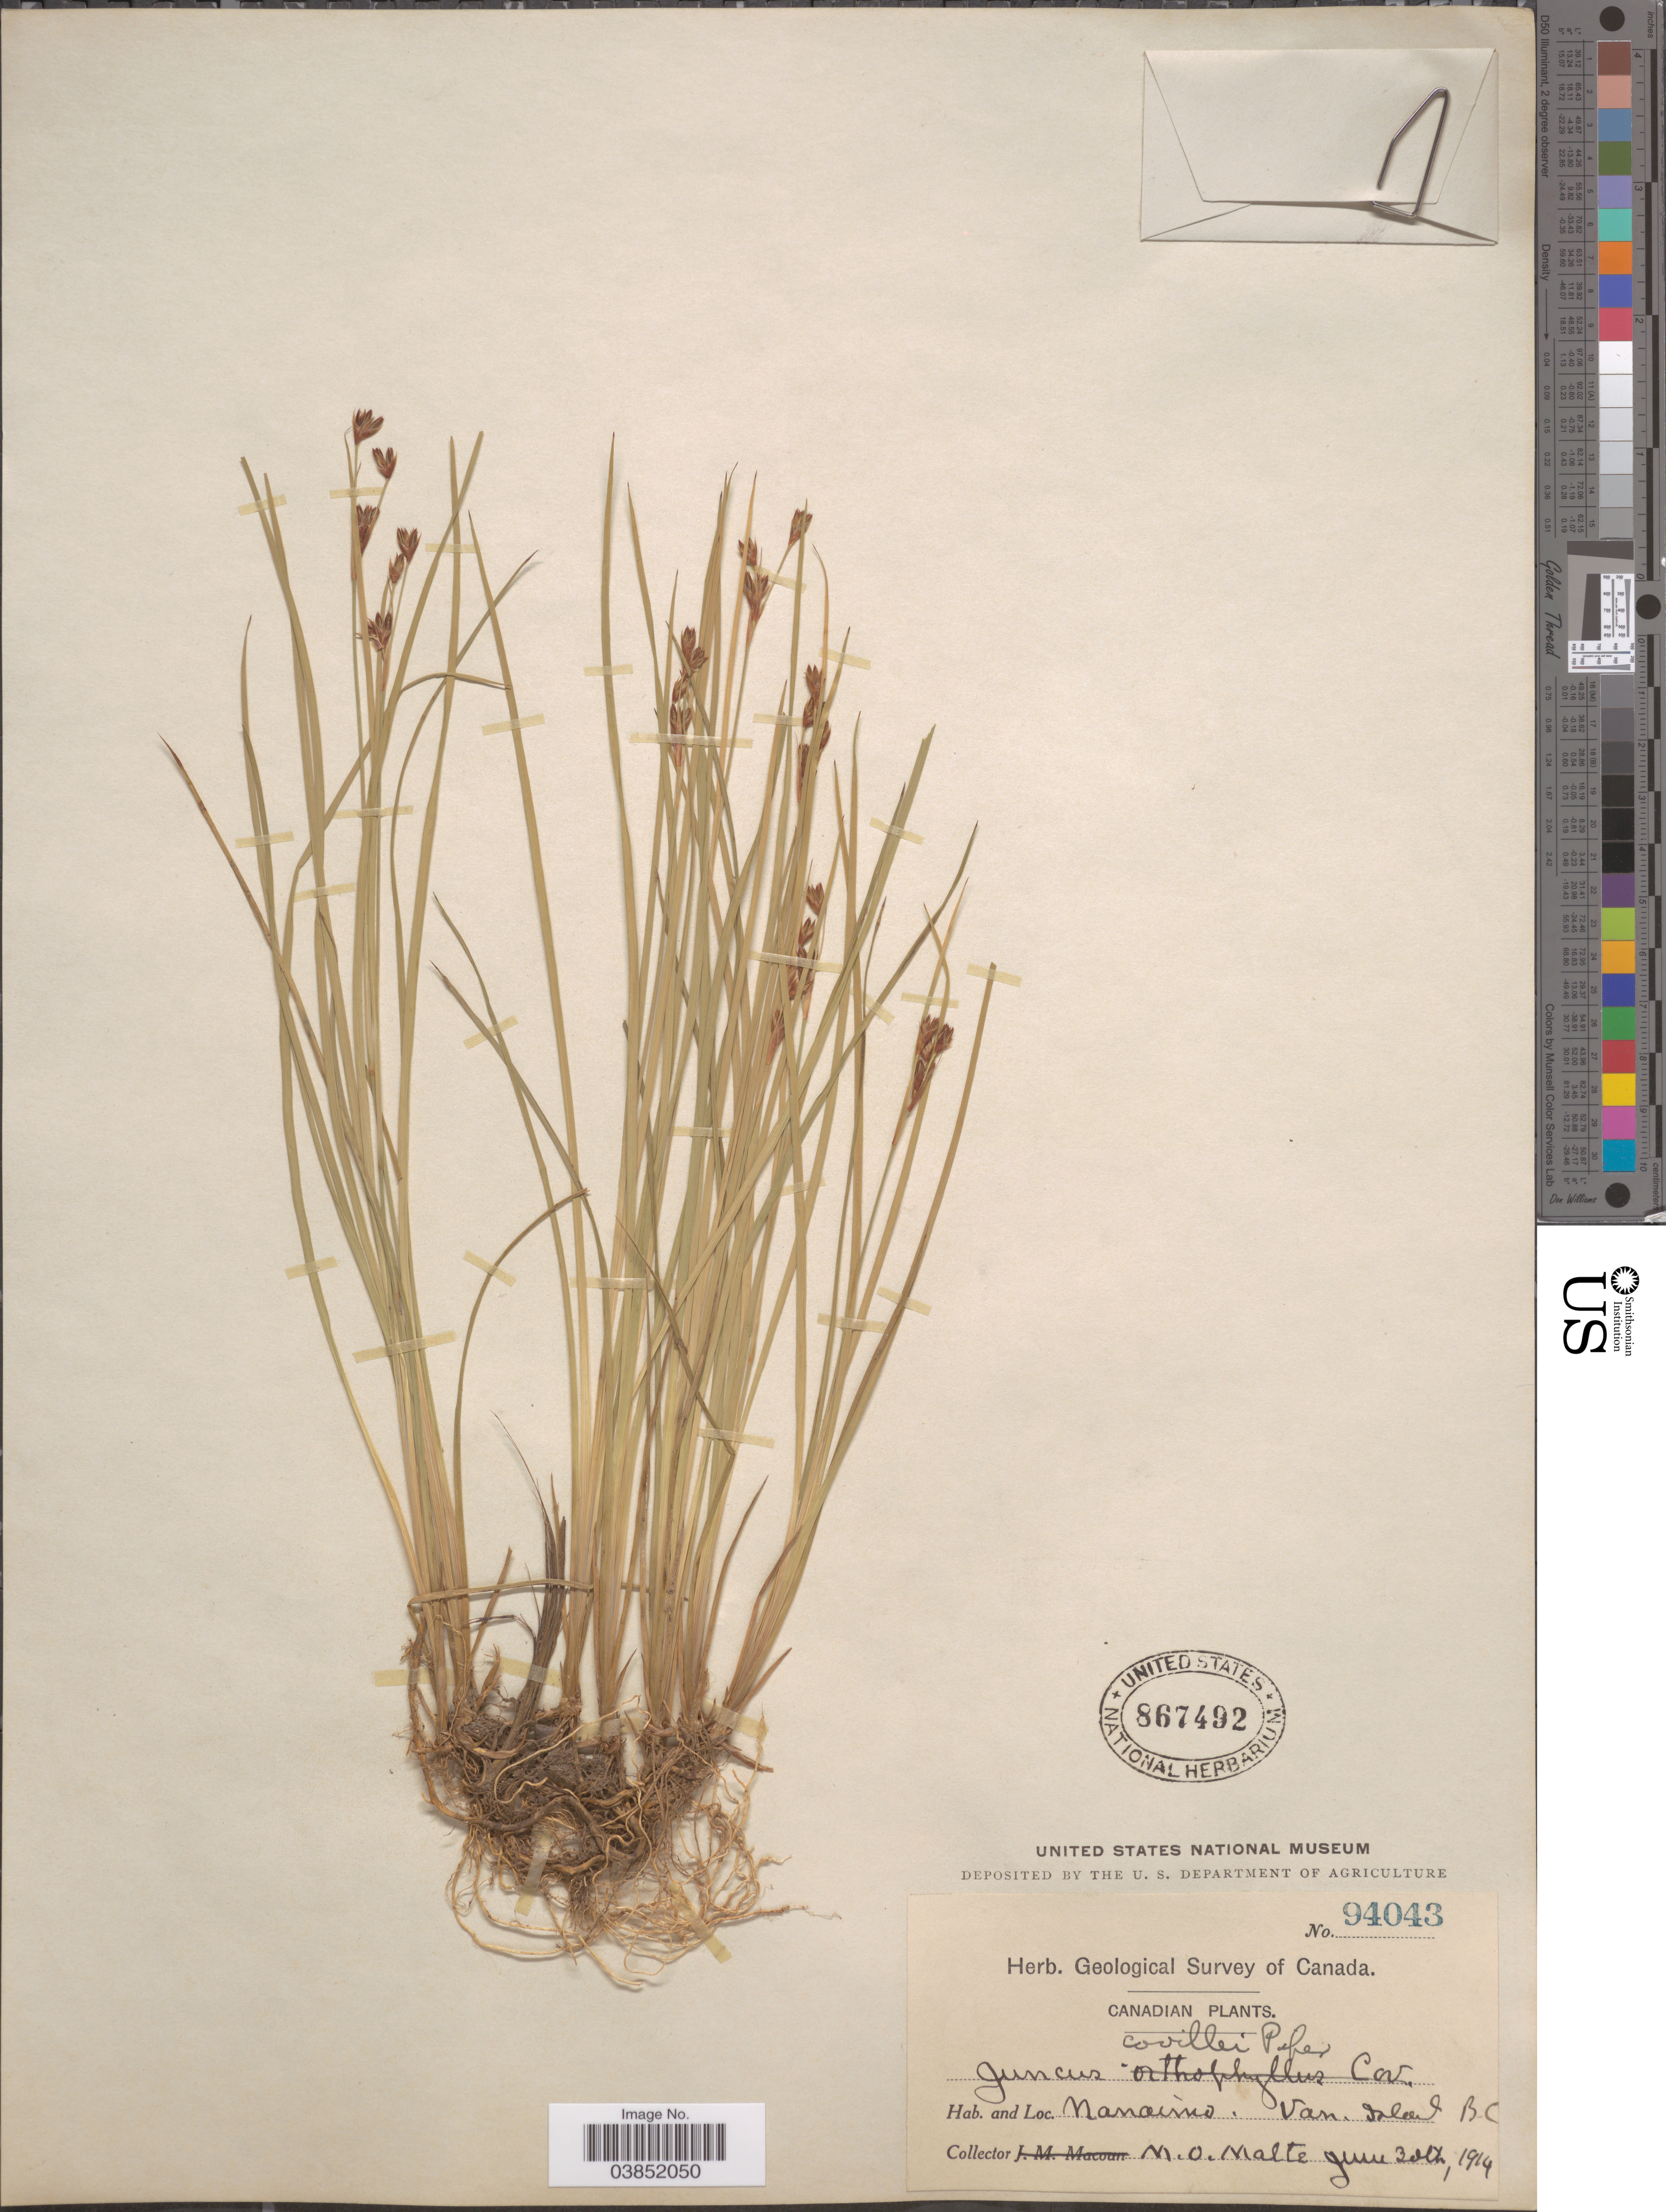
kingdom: Plantae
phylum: Tracheophyta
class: Liliopsida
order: Poales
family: Juncaceae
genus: Juncus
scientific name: Juncus covillei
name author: Piper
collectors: M. O. Malte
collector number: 94043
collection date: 1914-06-30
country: Canada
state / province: British Columbia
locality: Nanaimo. Van. Island.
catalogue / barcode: US 867492